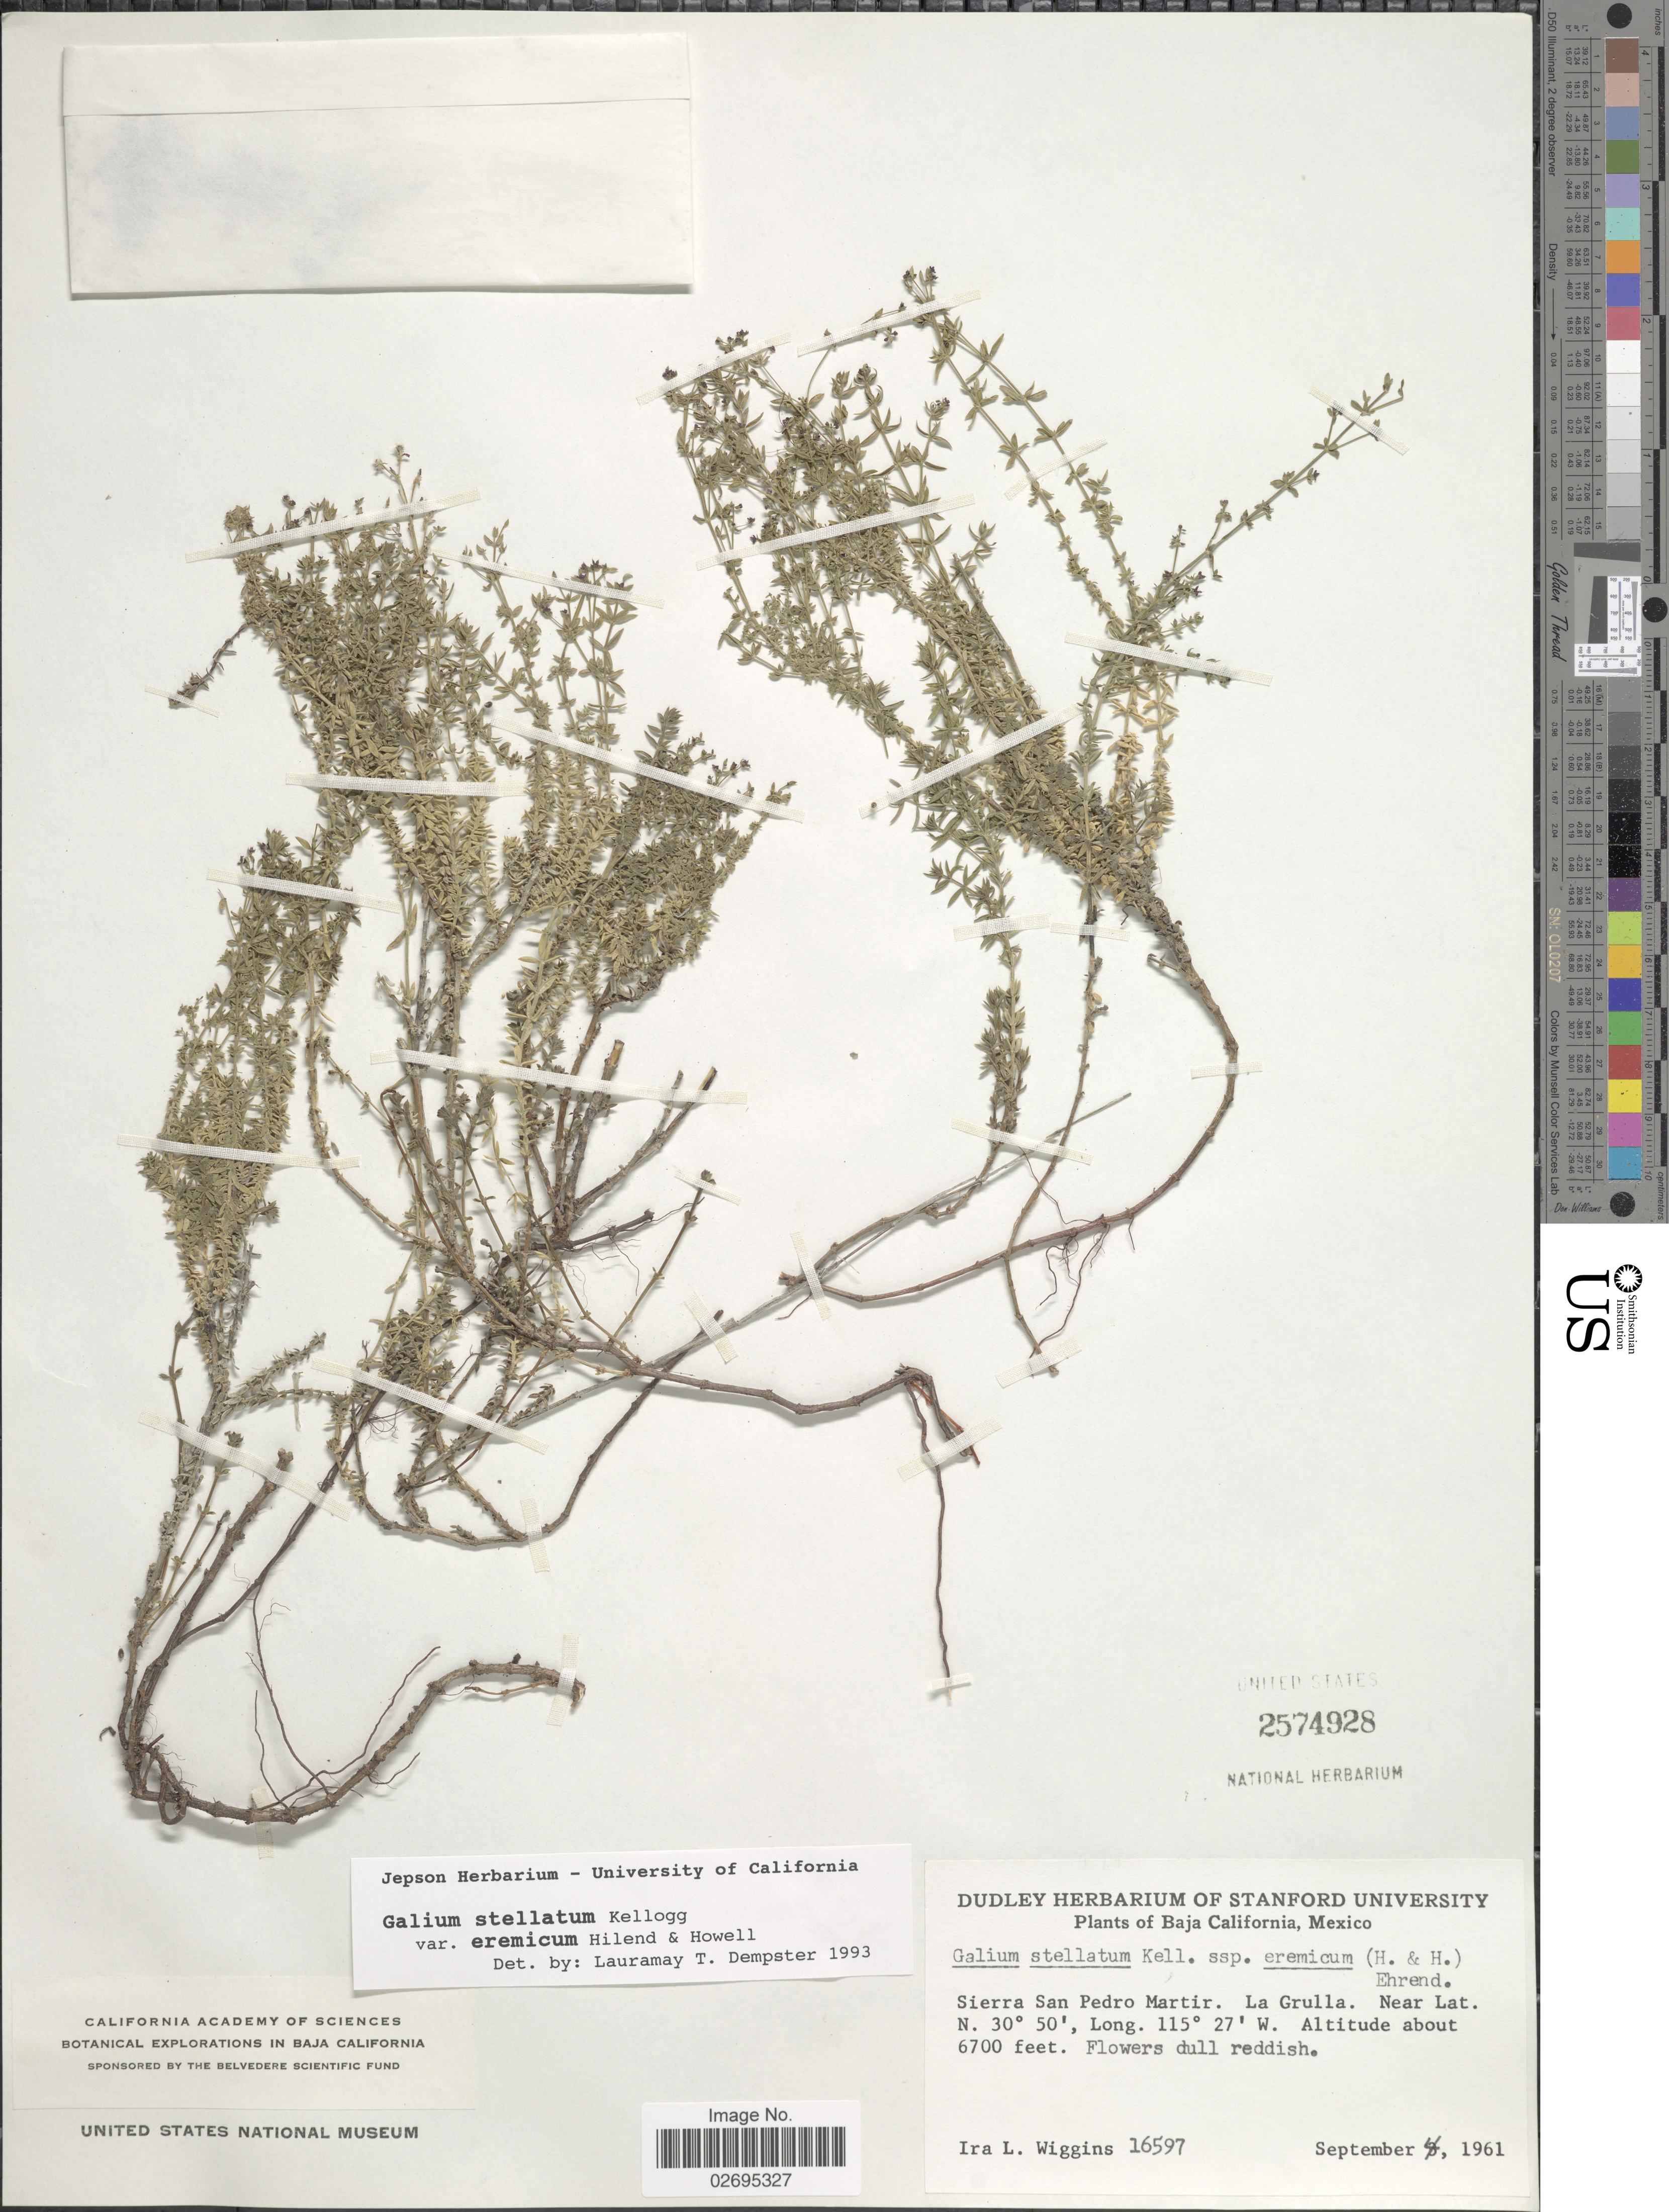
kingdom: Plantae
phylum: Tracheophyta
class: Magnoliopsida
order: Gentianales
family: Rubiaceae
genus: Galium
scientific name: Galium stellatum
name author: Kellogg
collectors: I. L. Wiggins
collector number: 16597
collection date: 1961-09-04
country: Mexico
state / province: Baja California Norte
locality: Sierra San Pedro Martir. La Grulla.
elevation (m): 2042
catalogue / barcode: US 2574928